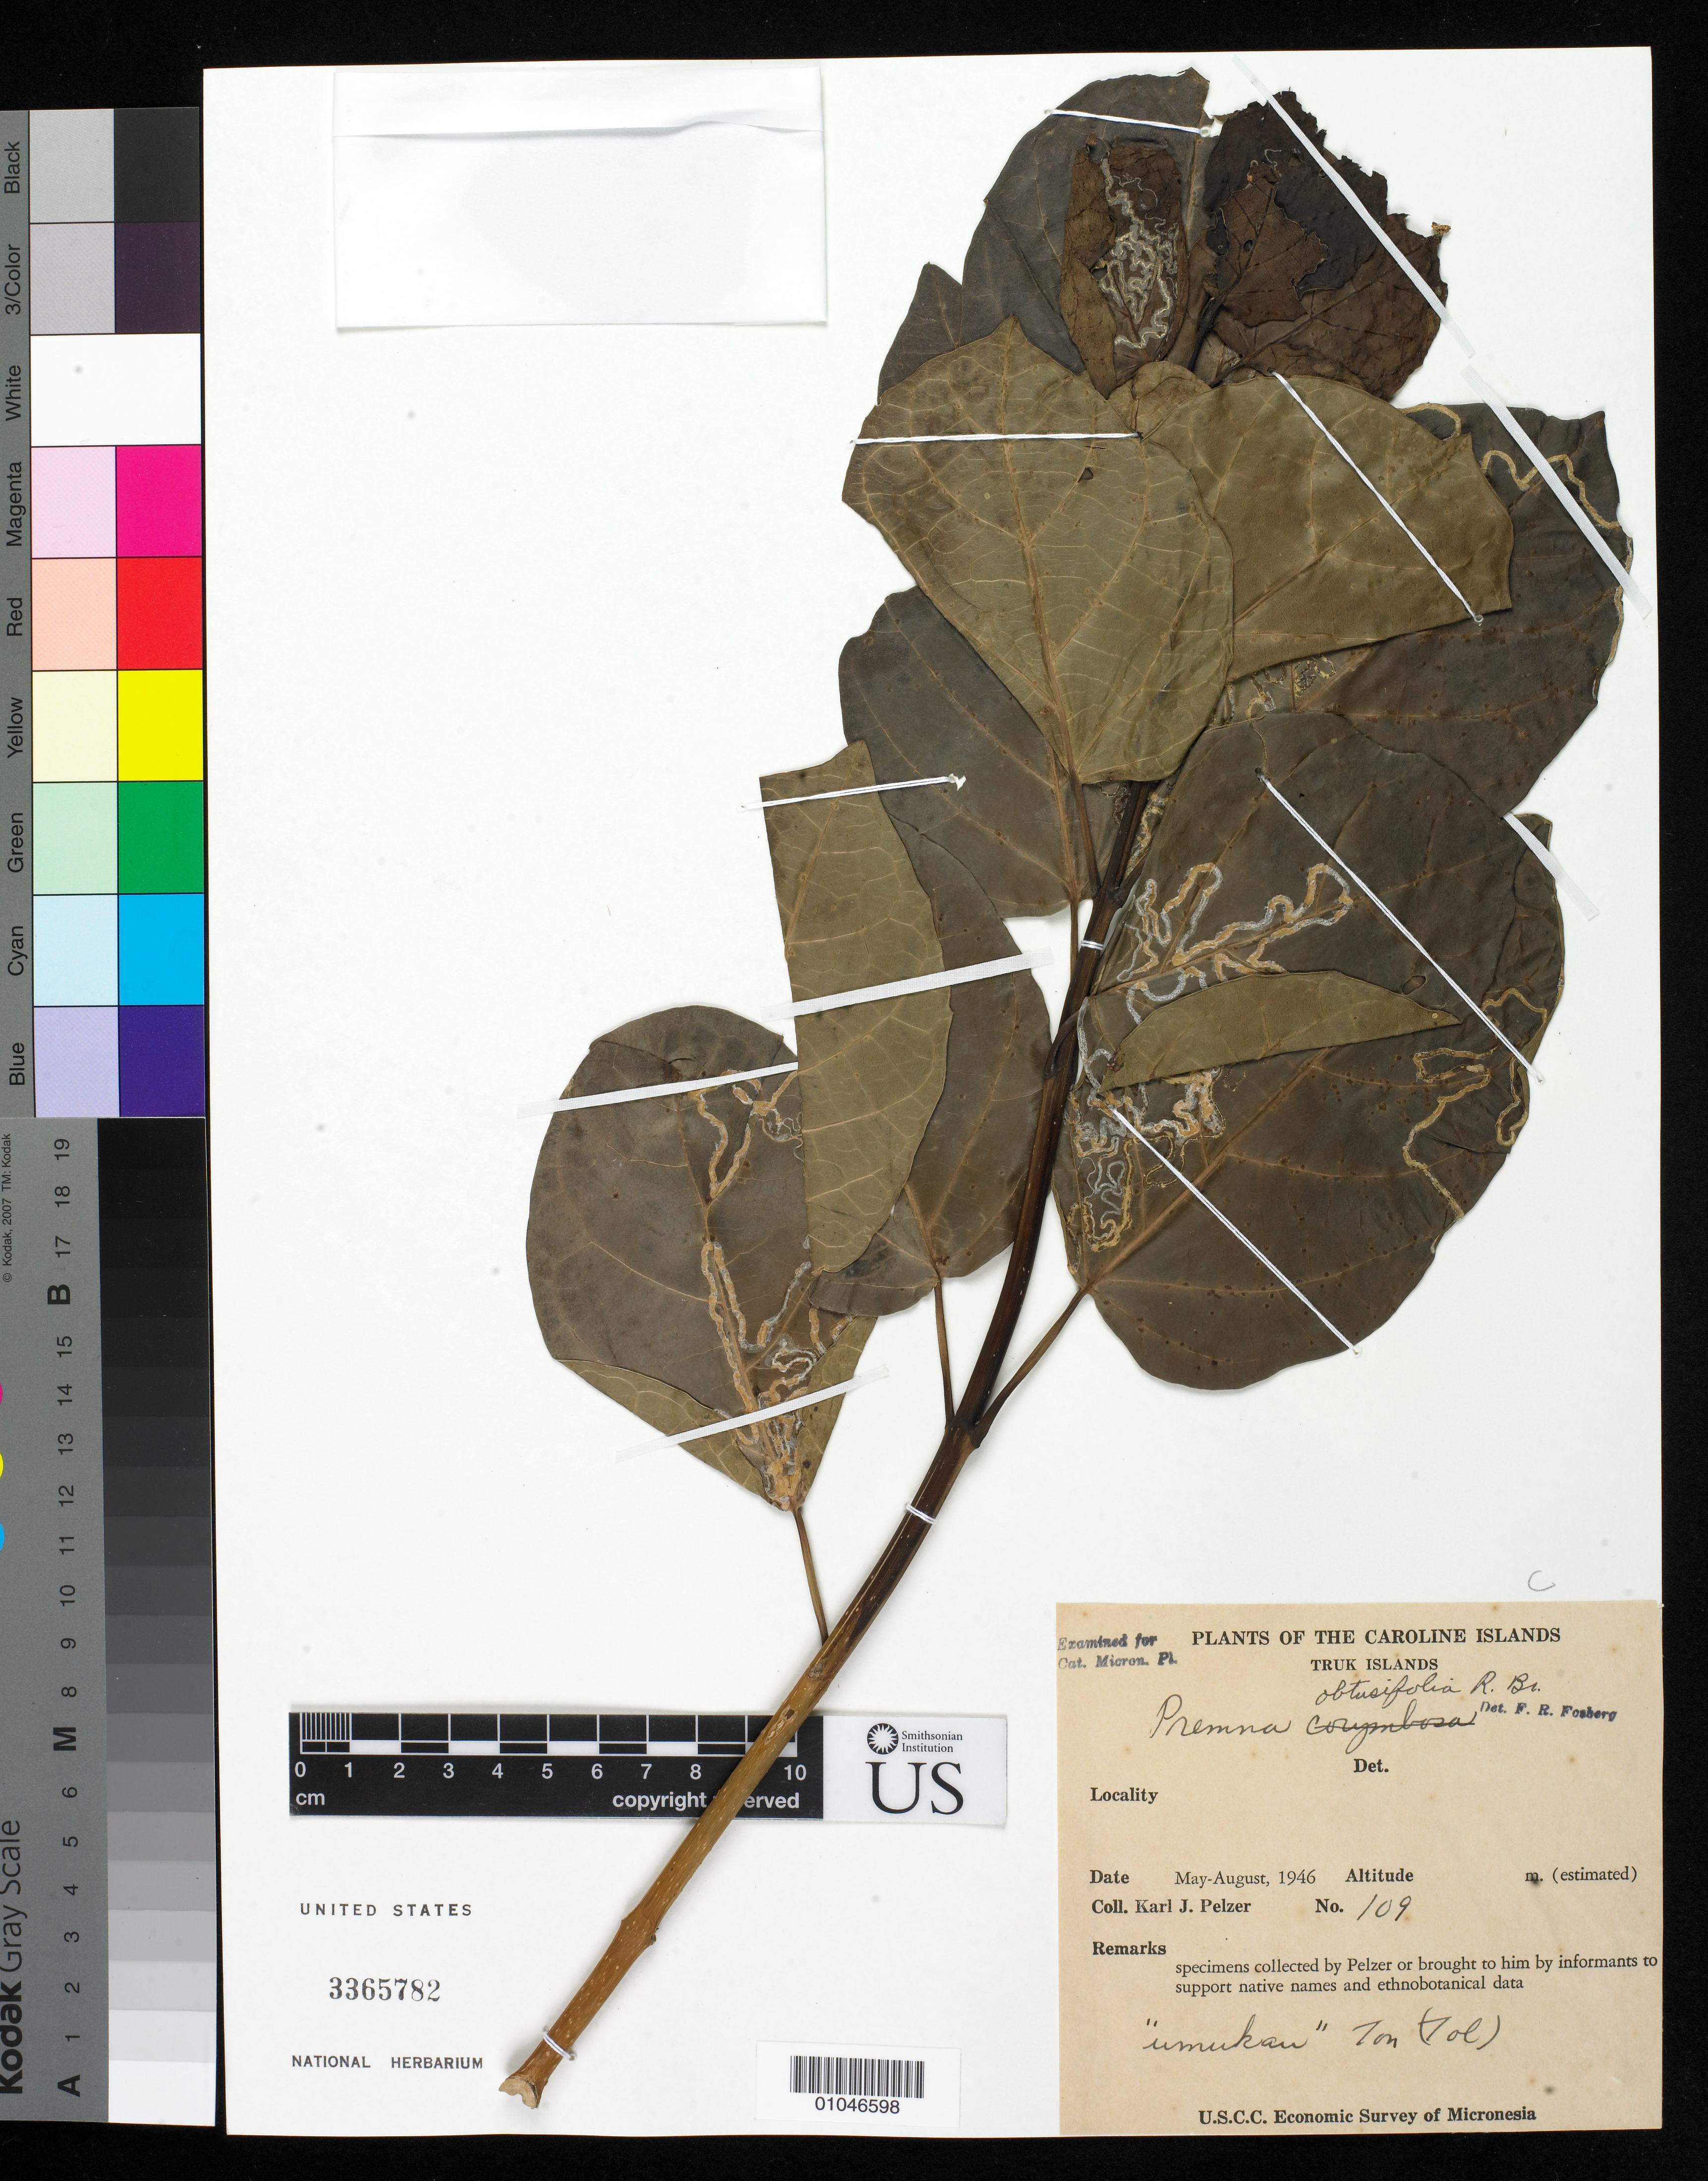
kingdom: Plantae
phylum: Tracheophyta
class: Magnoliopsida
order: Lamiales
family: Lamiaceae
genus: Premna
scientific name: Premna obtusifolia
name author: R. Br.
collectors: K. J. Pelzer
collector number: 109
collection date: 1946-05/1946-08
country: Micronesia, Federated States of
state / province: Truk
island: Truk (Chuuk) Is.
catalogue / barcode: US 3365782